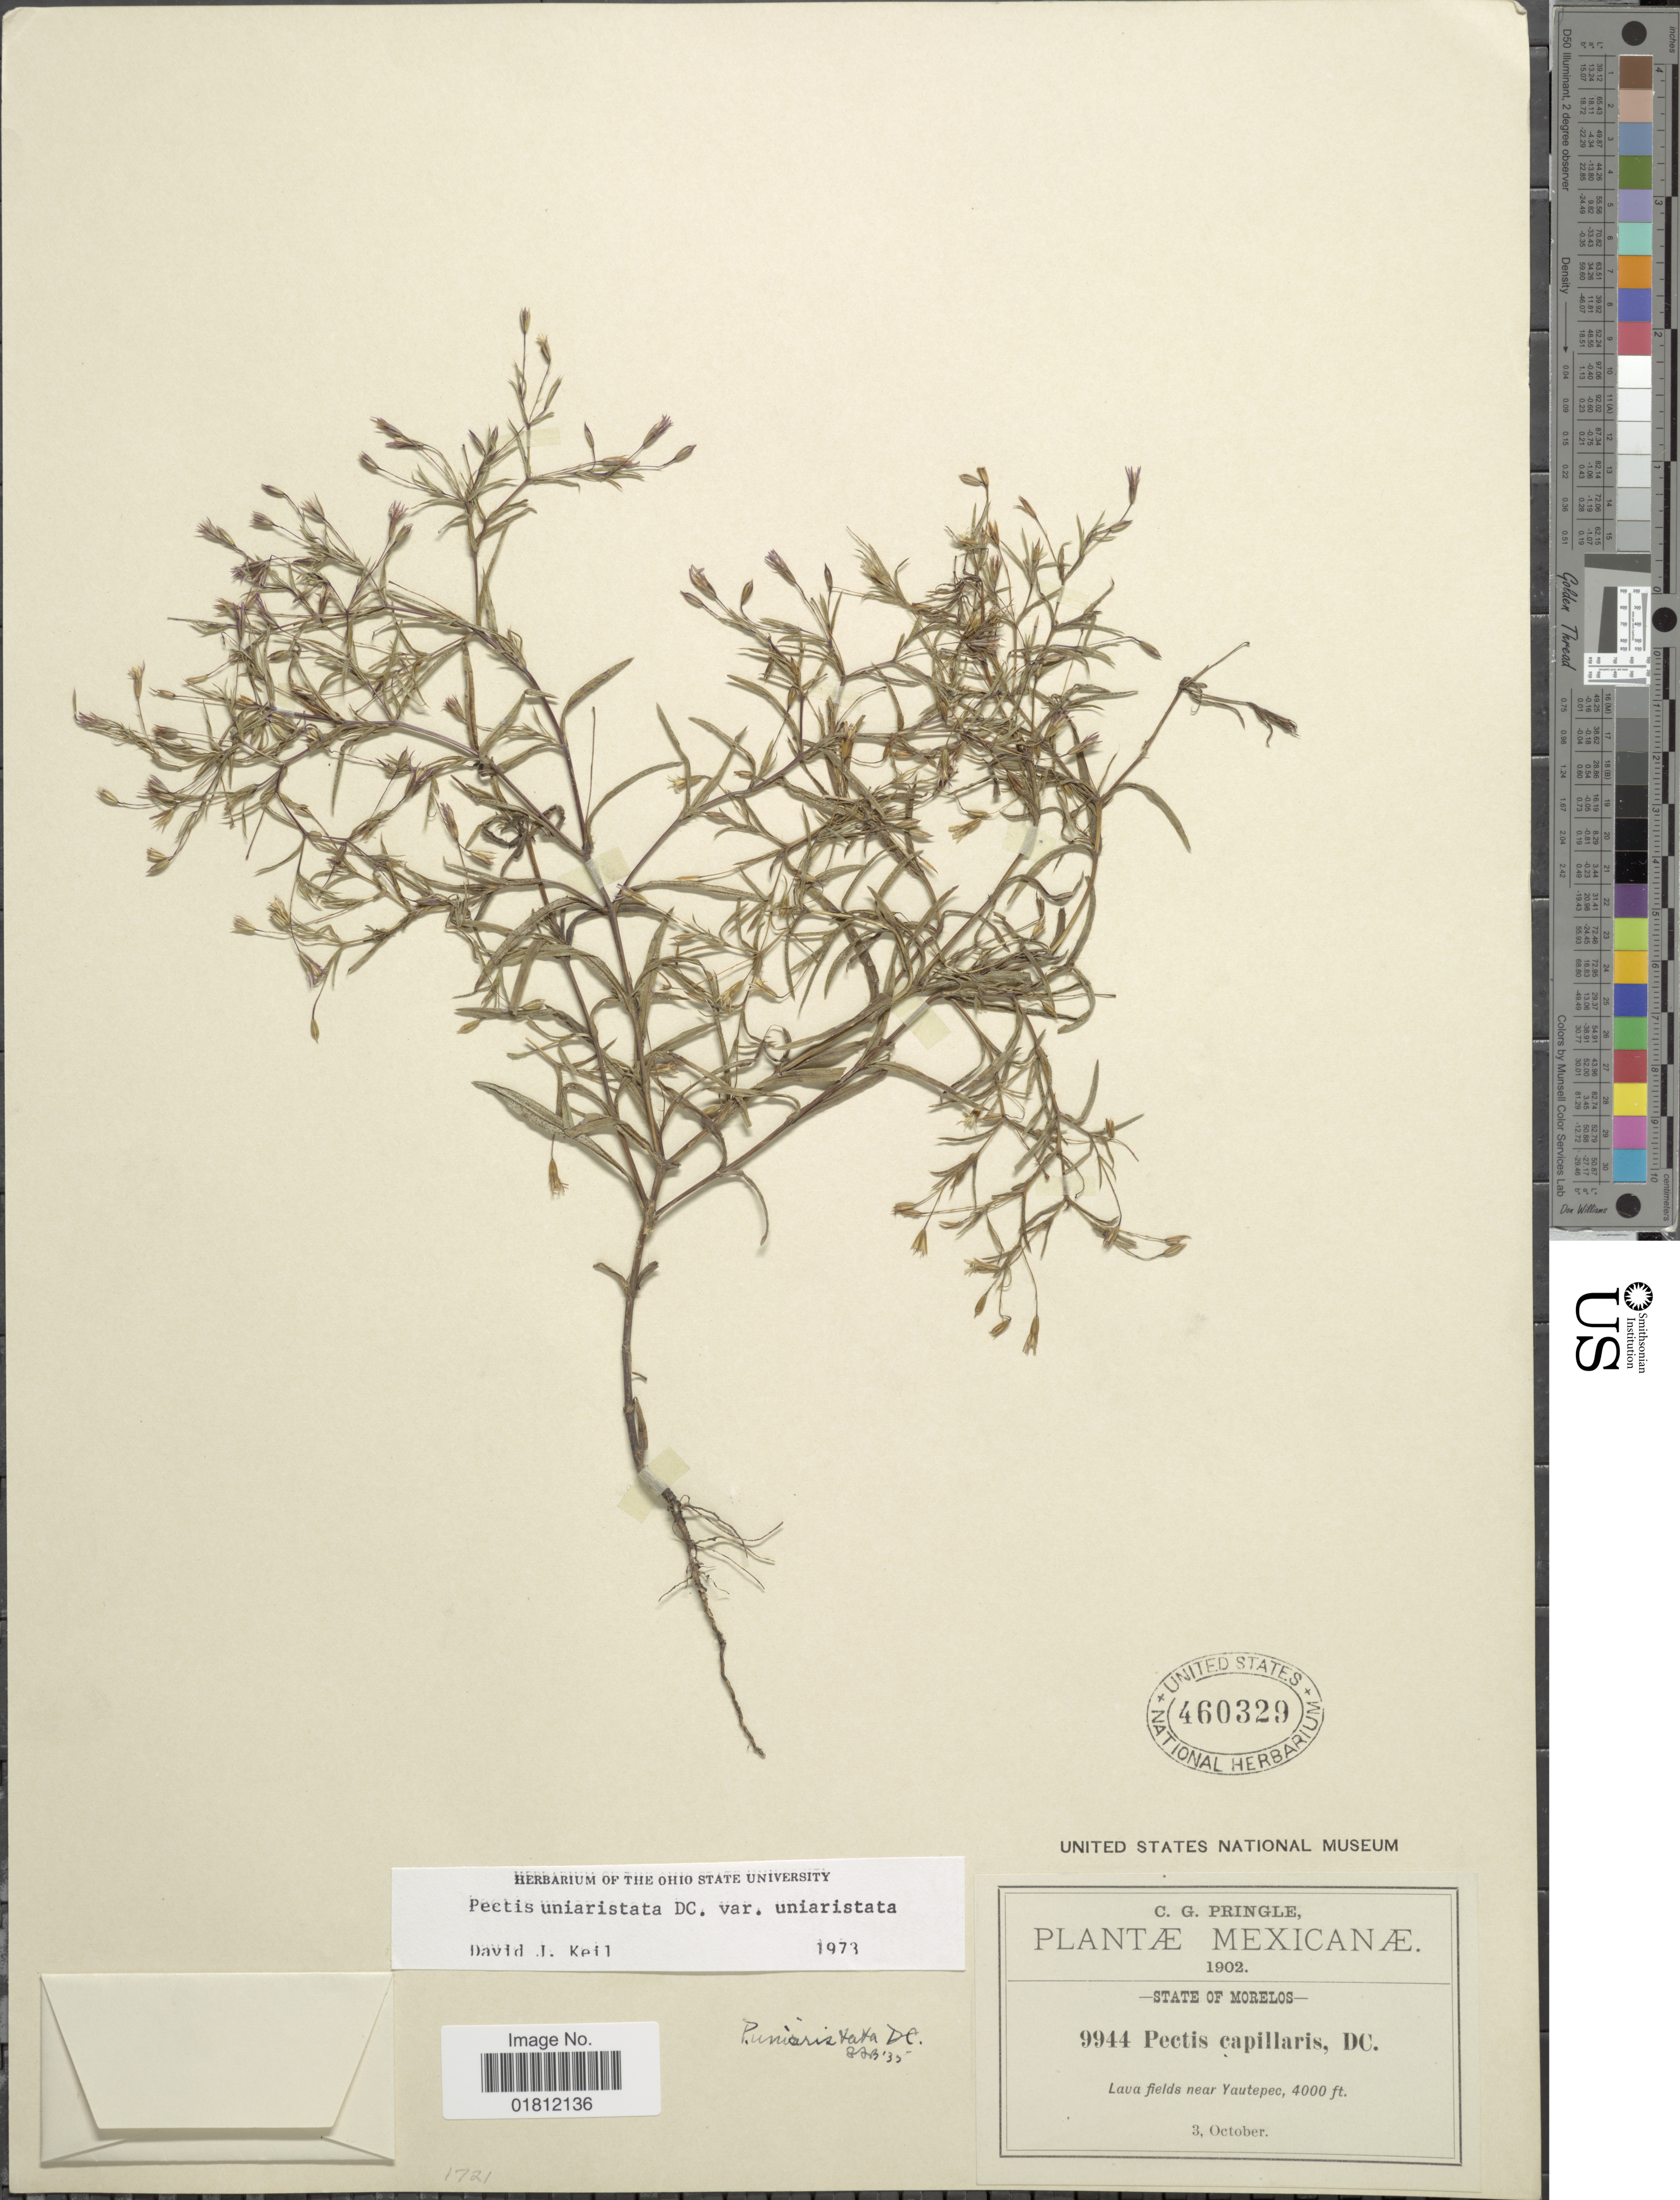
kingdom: Plantae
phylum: Tracheophyta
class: Magnoliopsida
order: Asterales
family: Asteraceae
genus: Pectis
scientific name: Pectis uniaristata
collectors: C. G. Pringle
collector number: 9944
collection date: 1902-10-03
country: Mexico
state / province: Morelos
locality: Lava fields near Yautepec. State of Morelos.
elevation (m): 1219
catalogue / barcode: US 460329